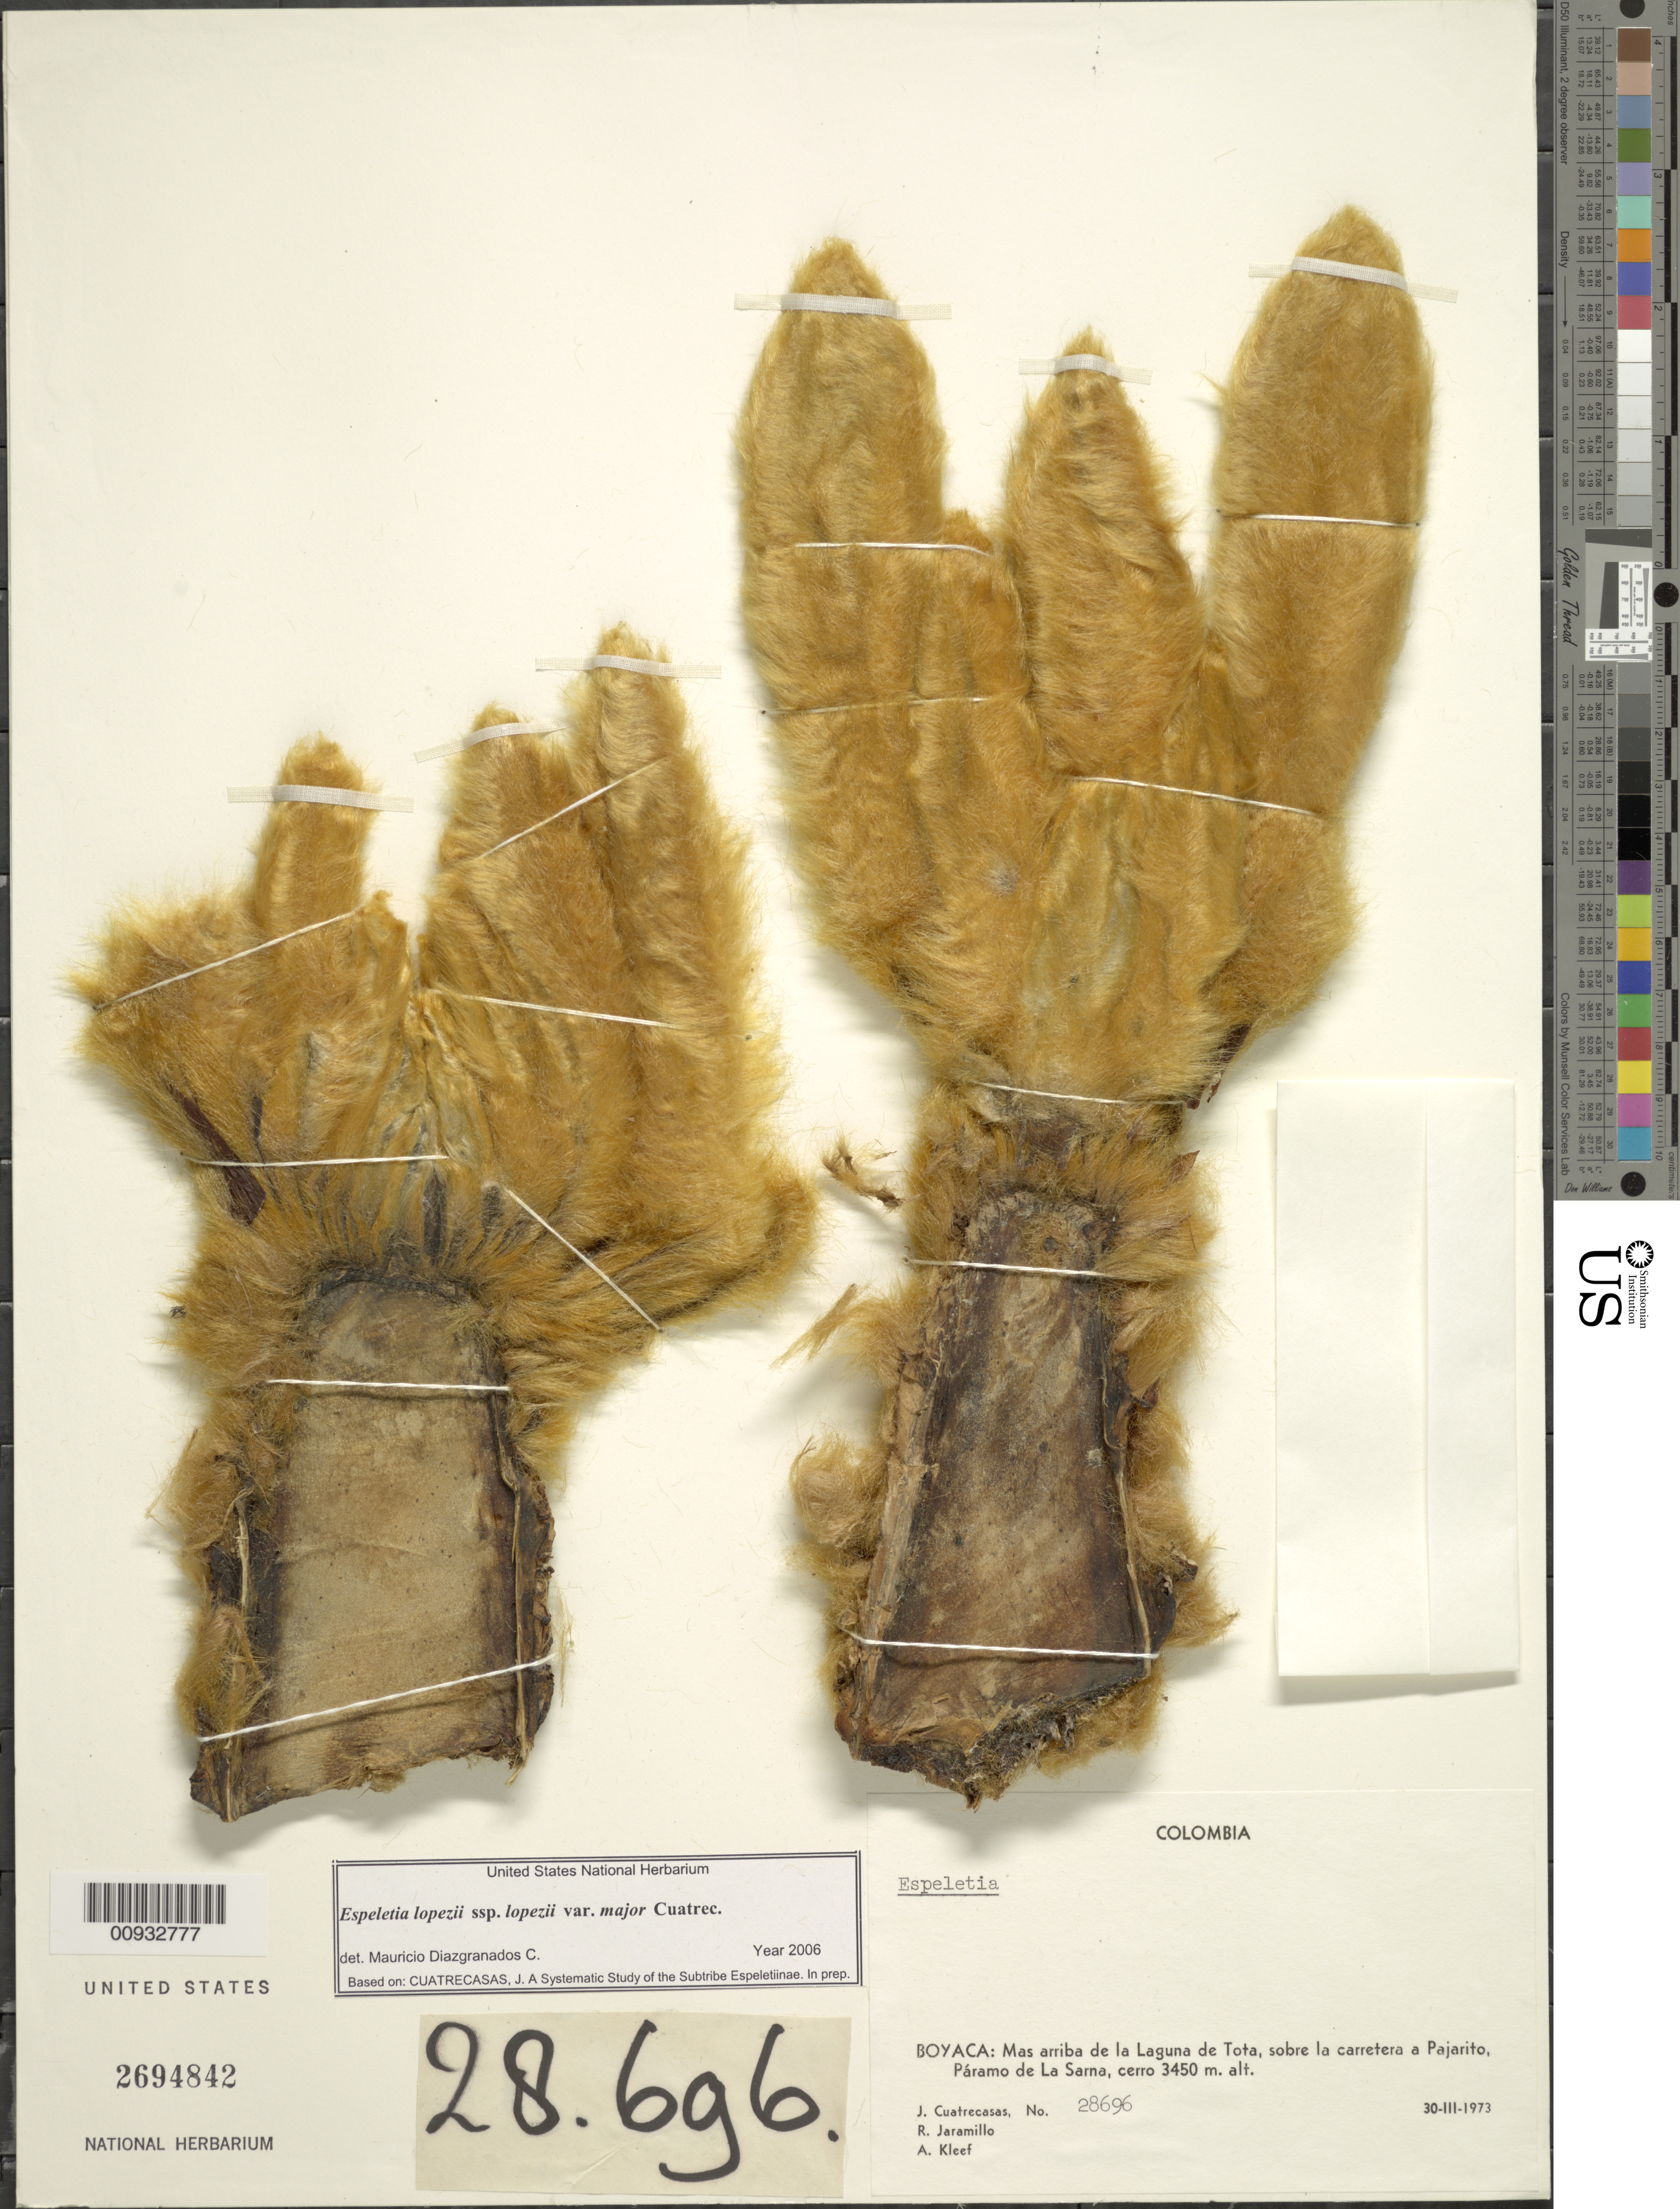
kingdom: Plantae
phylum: Tracheophyta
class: Magnoliopsida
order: Asterales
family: Asteraceae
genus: Espeletia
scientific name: Espeletia lopezii var. major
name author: Cuatrec.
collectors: J. Cuatrecasas, R. Jaramillo M. & A. Kleef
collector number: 28696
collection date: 1973-03-30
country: Colombia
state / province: Boyacá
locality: Mas arriba de la Laguna de Tota, sobre la carretera a Pajarito. Paramo de La Sarna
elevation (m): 3450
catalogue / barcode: US 2694842